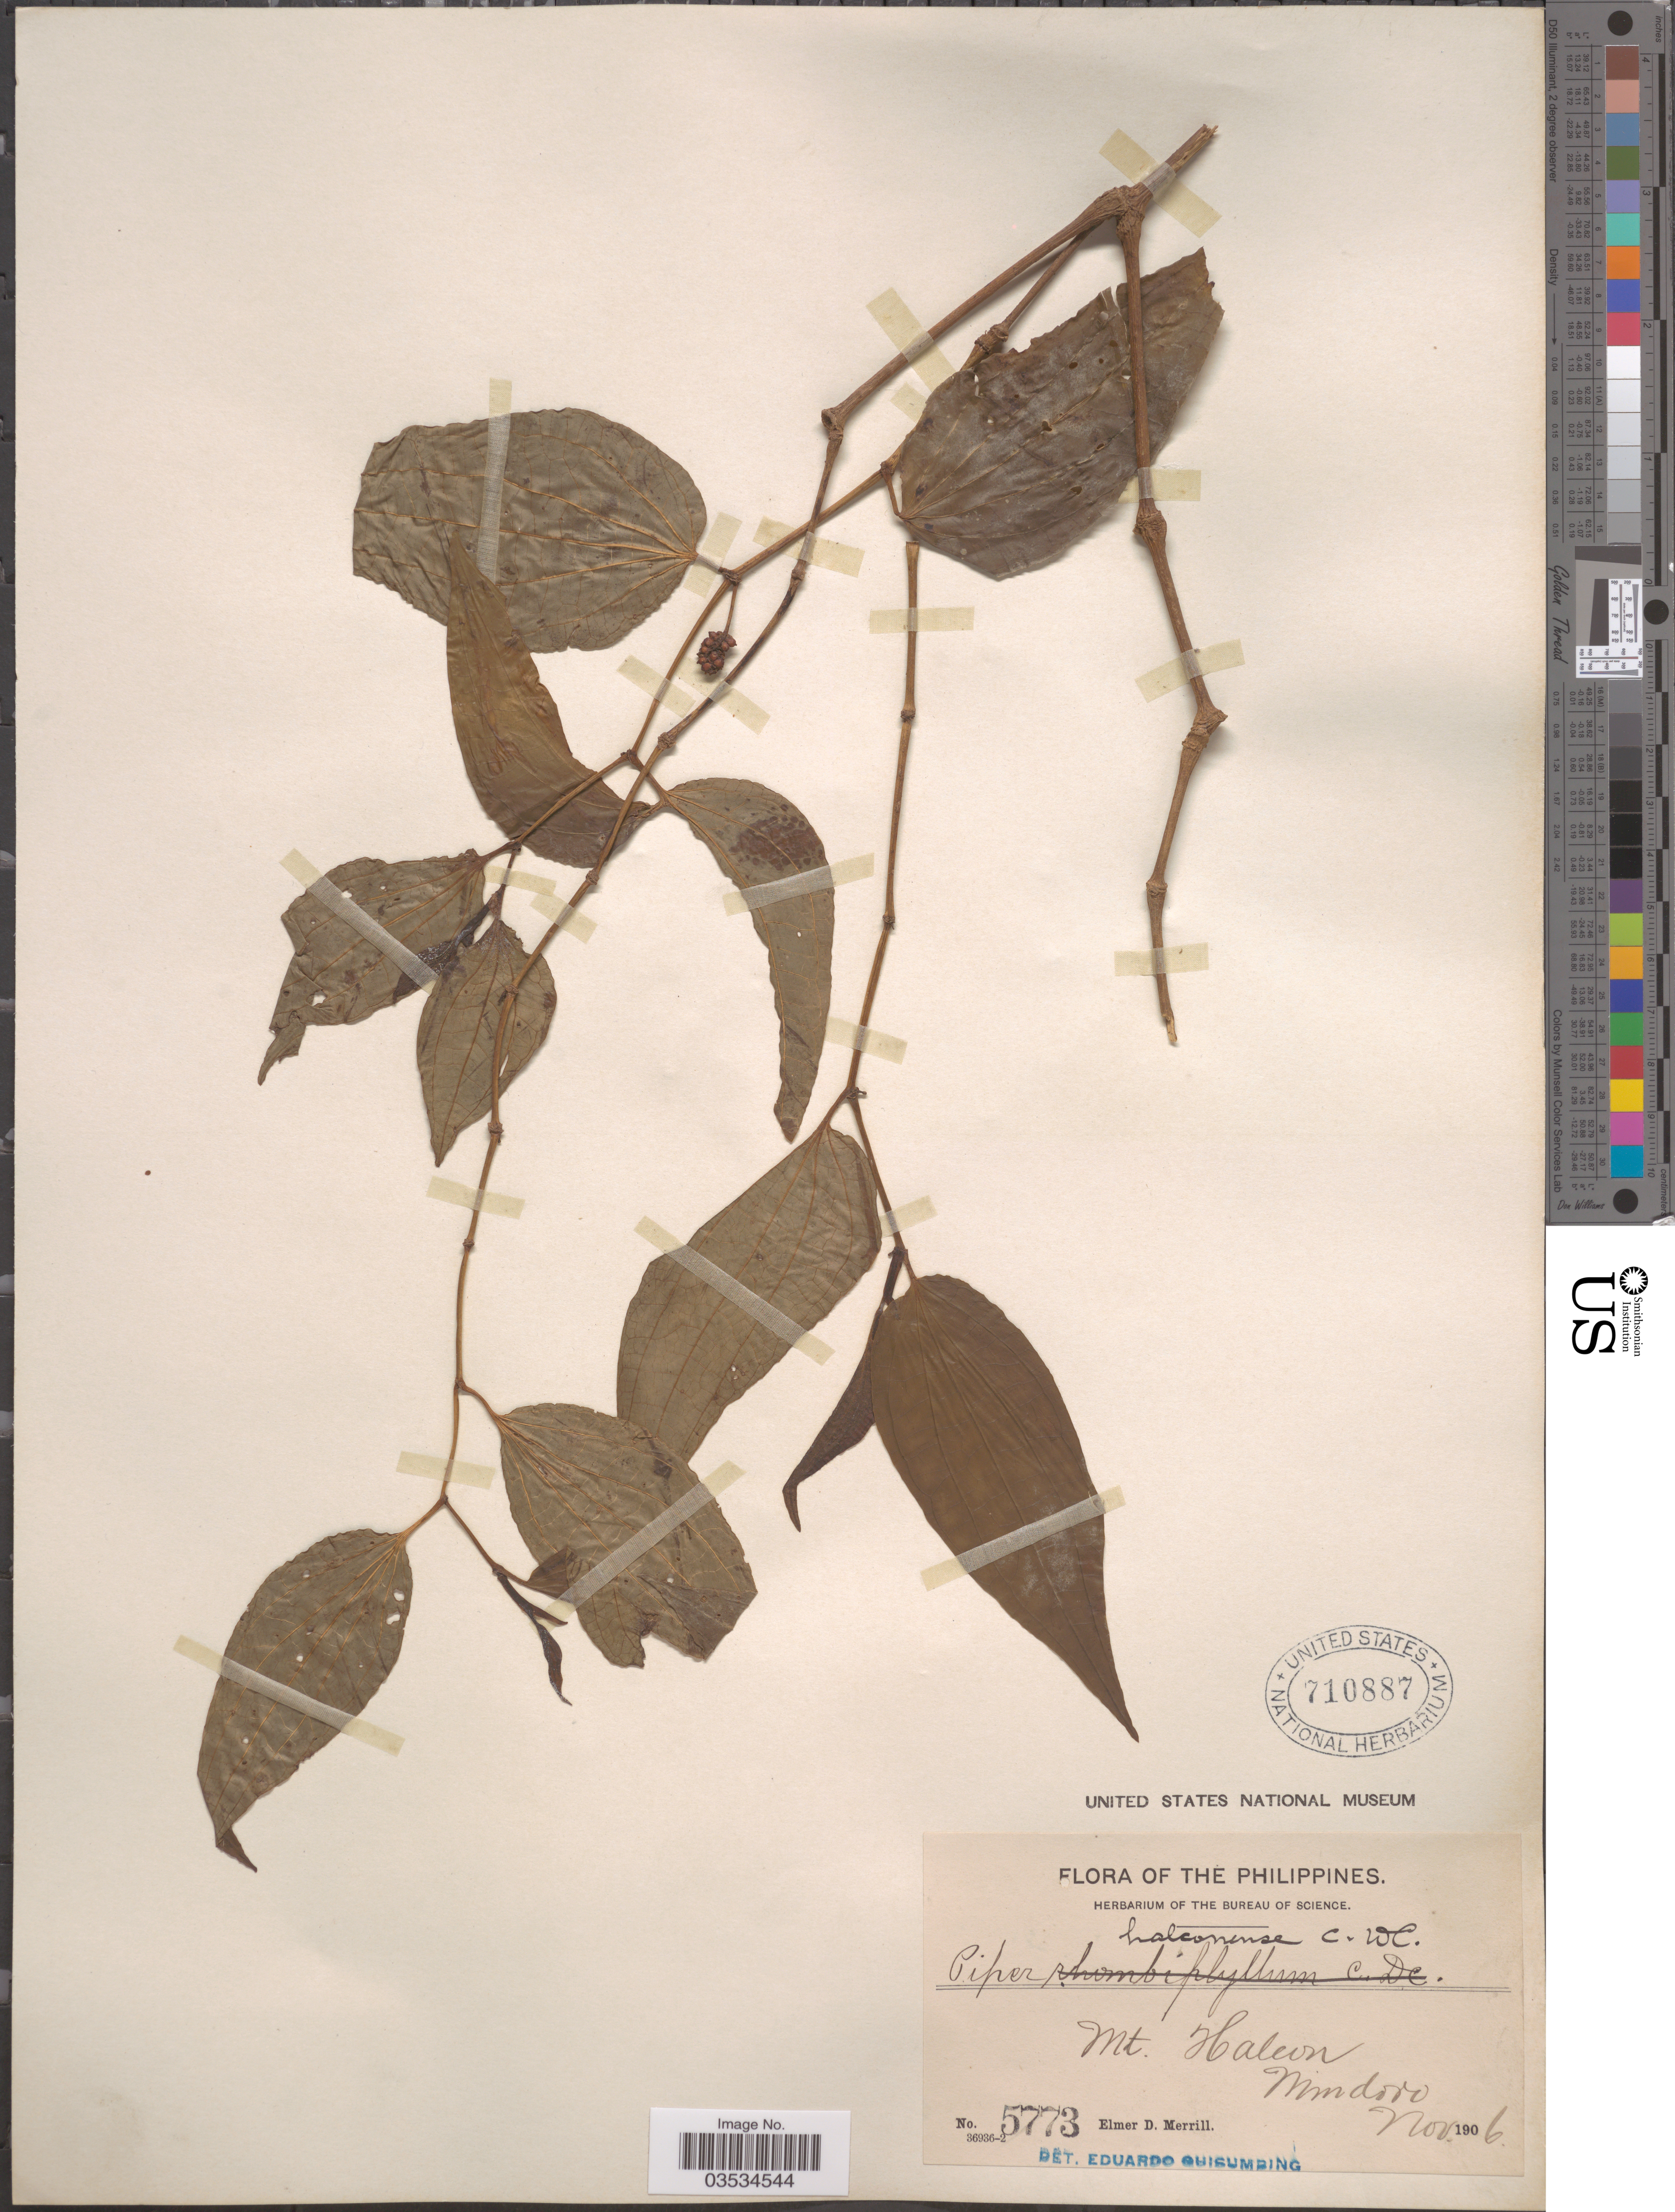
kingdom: Plantae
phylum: Tracheophyta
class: Magnoliopsida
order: Piperales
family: Piperaceae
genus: Piper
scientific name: Piper halconense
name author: C. DC.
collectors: E. D. Merrill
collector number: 5773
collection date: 1906-11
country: Philippines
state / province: Mimaropa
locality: Mt. Halcon. Mindoro.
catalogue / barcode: US 710887